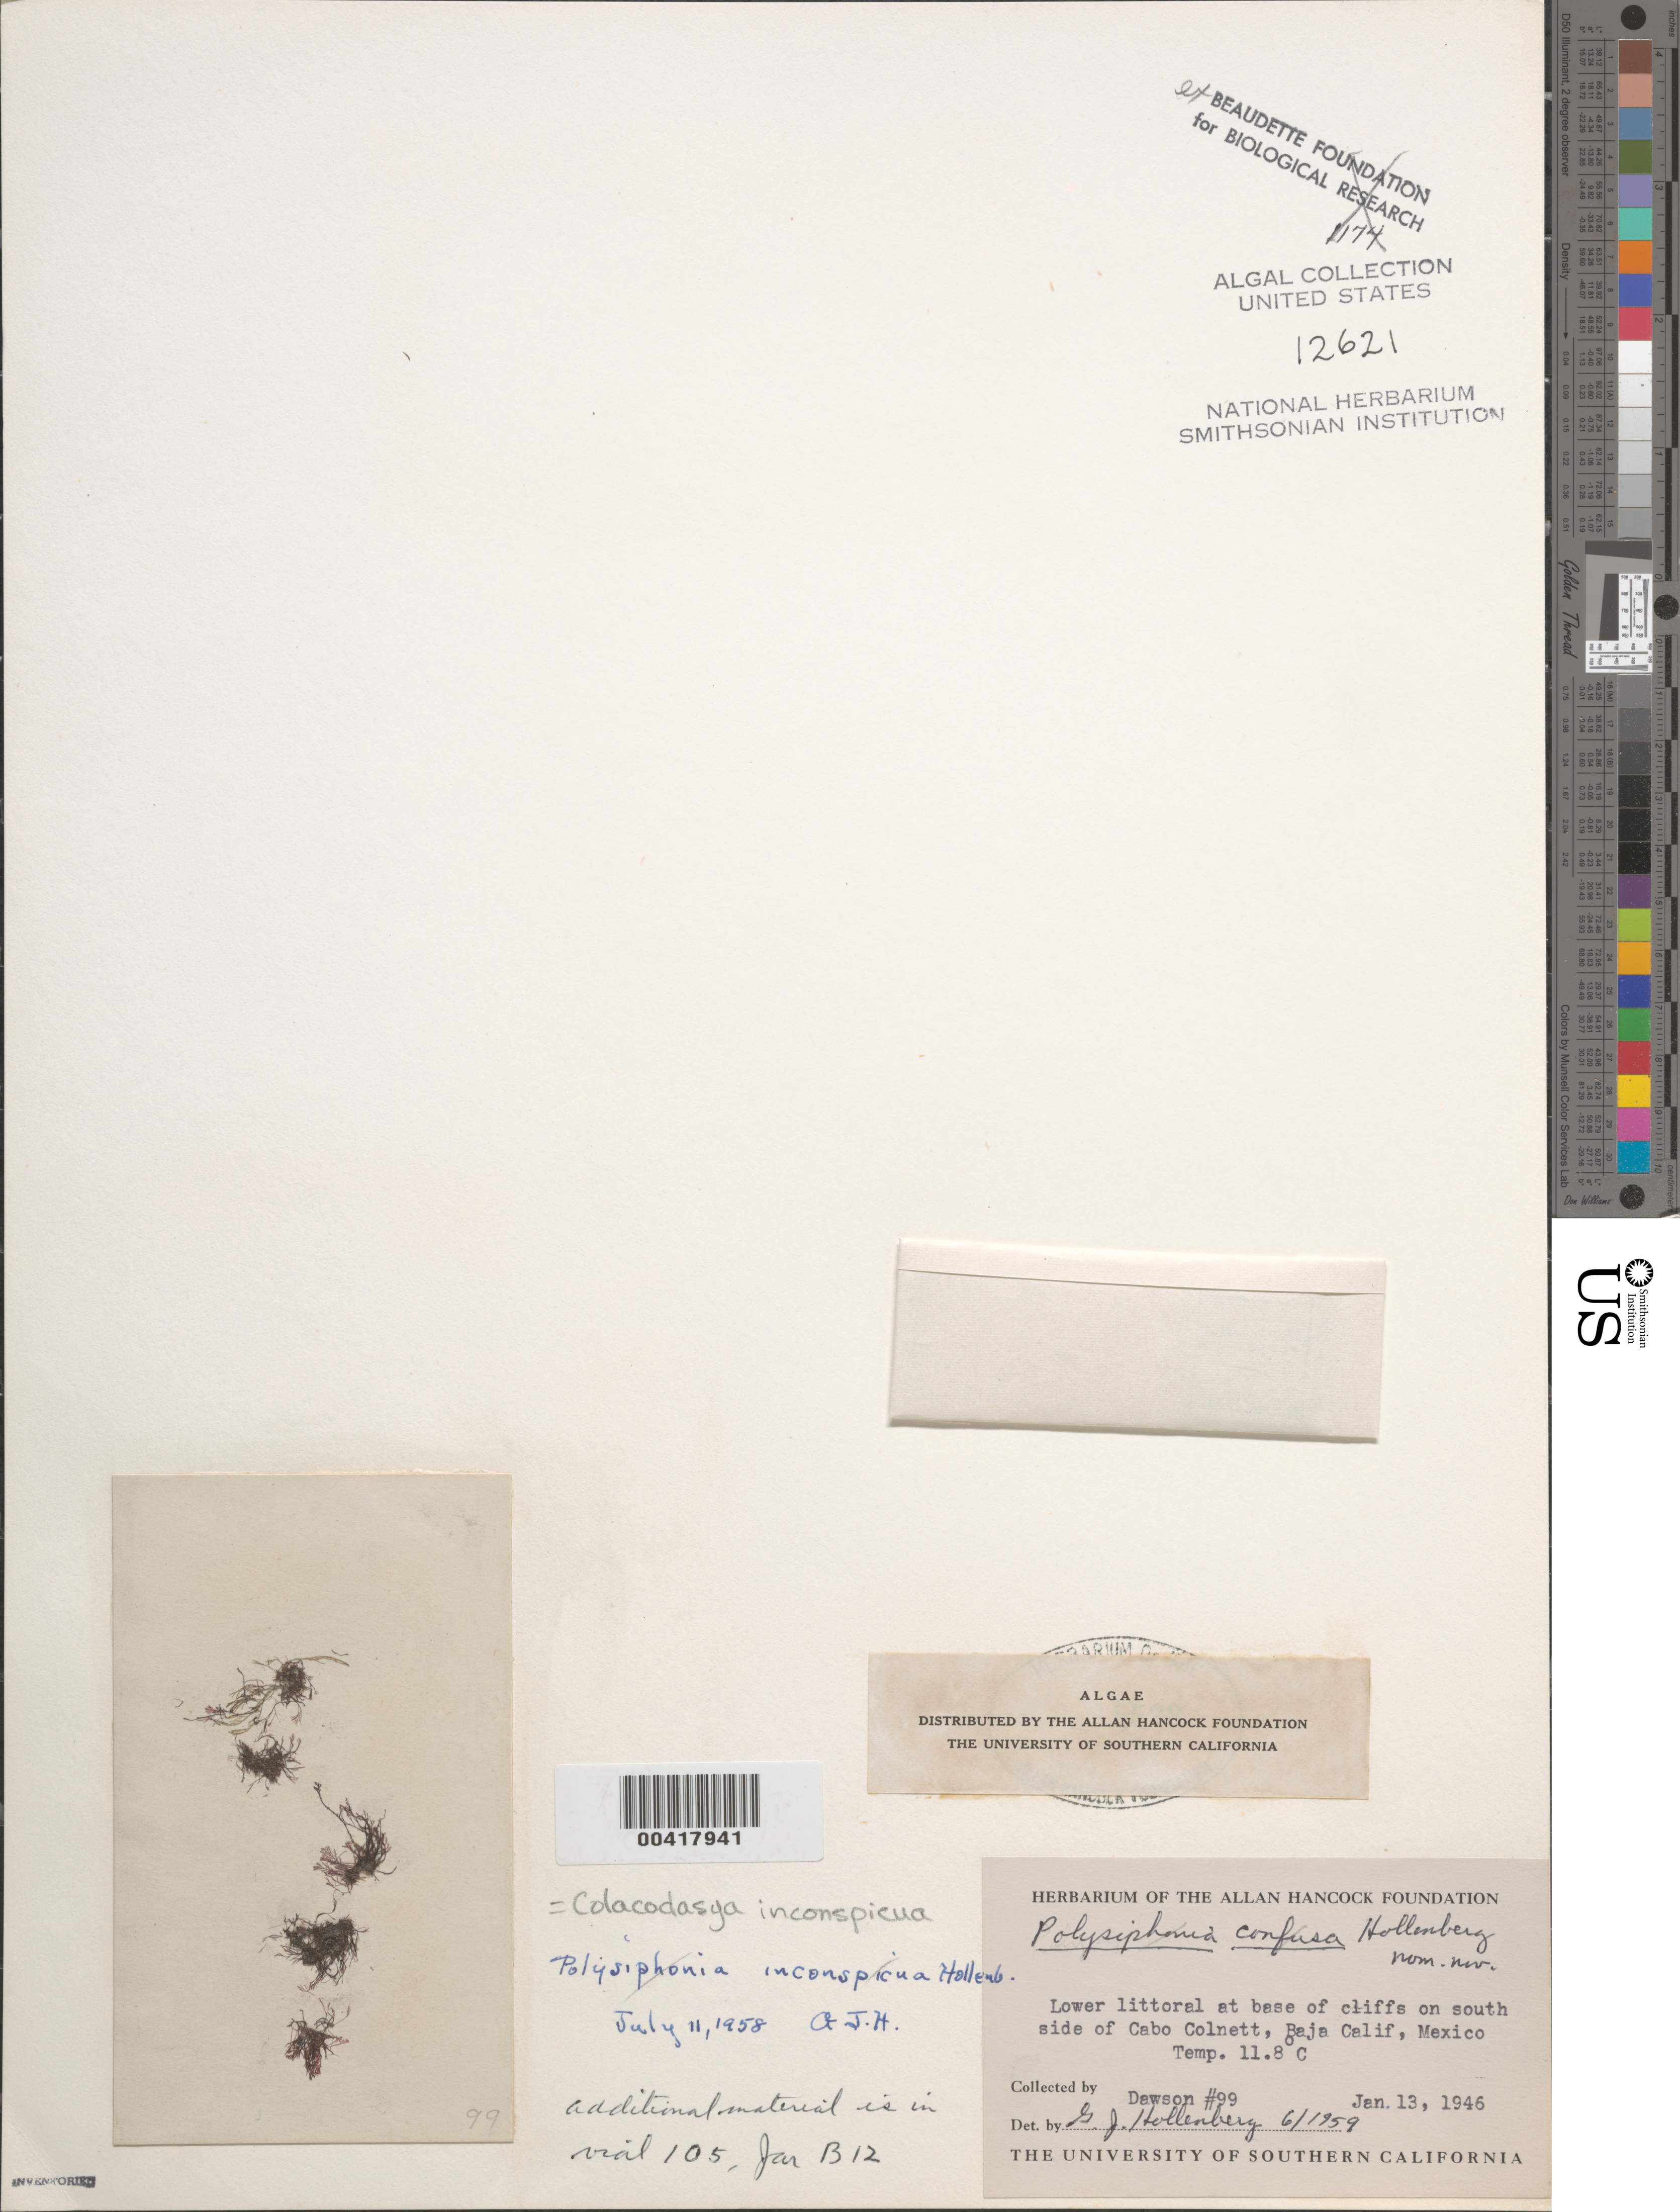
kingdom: Plantae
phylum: Rhodophyta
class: Florideophyceae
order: Ceramiales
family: Dasyaceae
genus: Colacodasya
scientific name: Colacodasya inconspicua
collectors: E. Y. Dawson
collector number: EYD 99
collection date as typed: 13 Jan 1946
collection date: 1946-01-13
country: Mexico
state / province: Baja California Norte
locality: Cabo Colnett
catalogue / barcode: US 12621